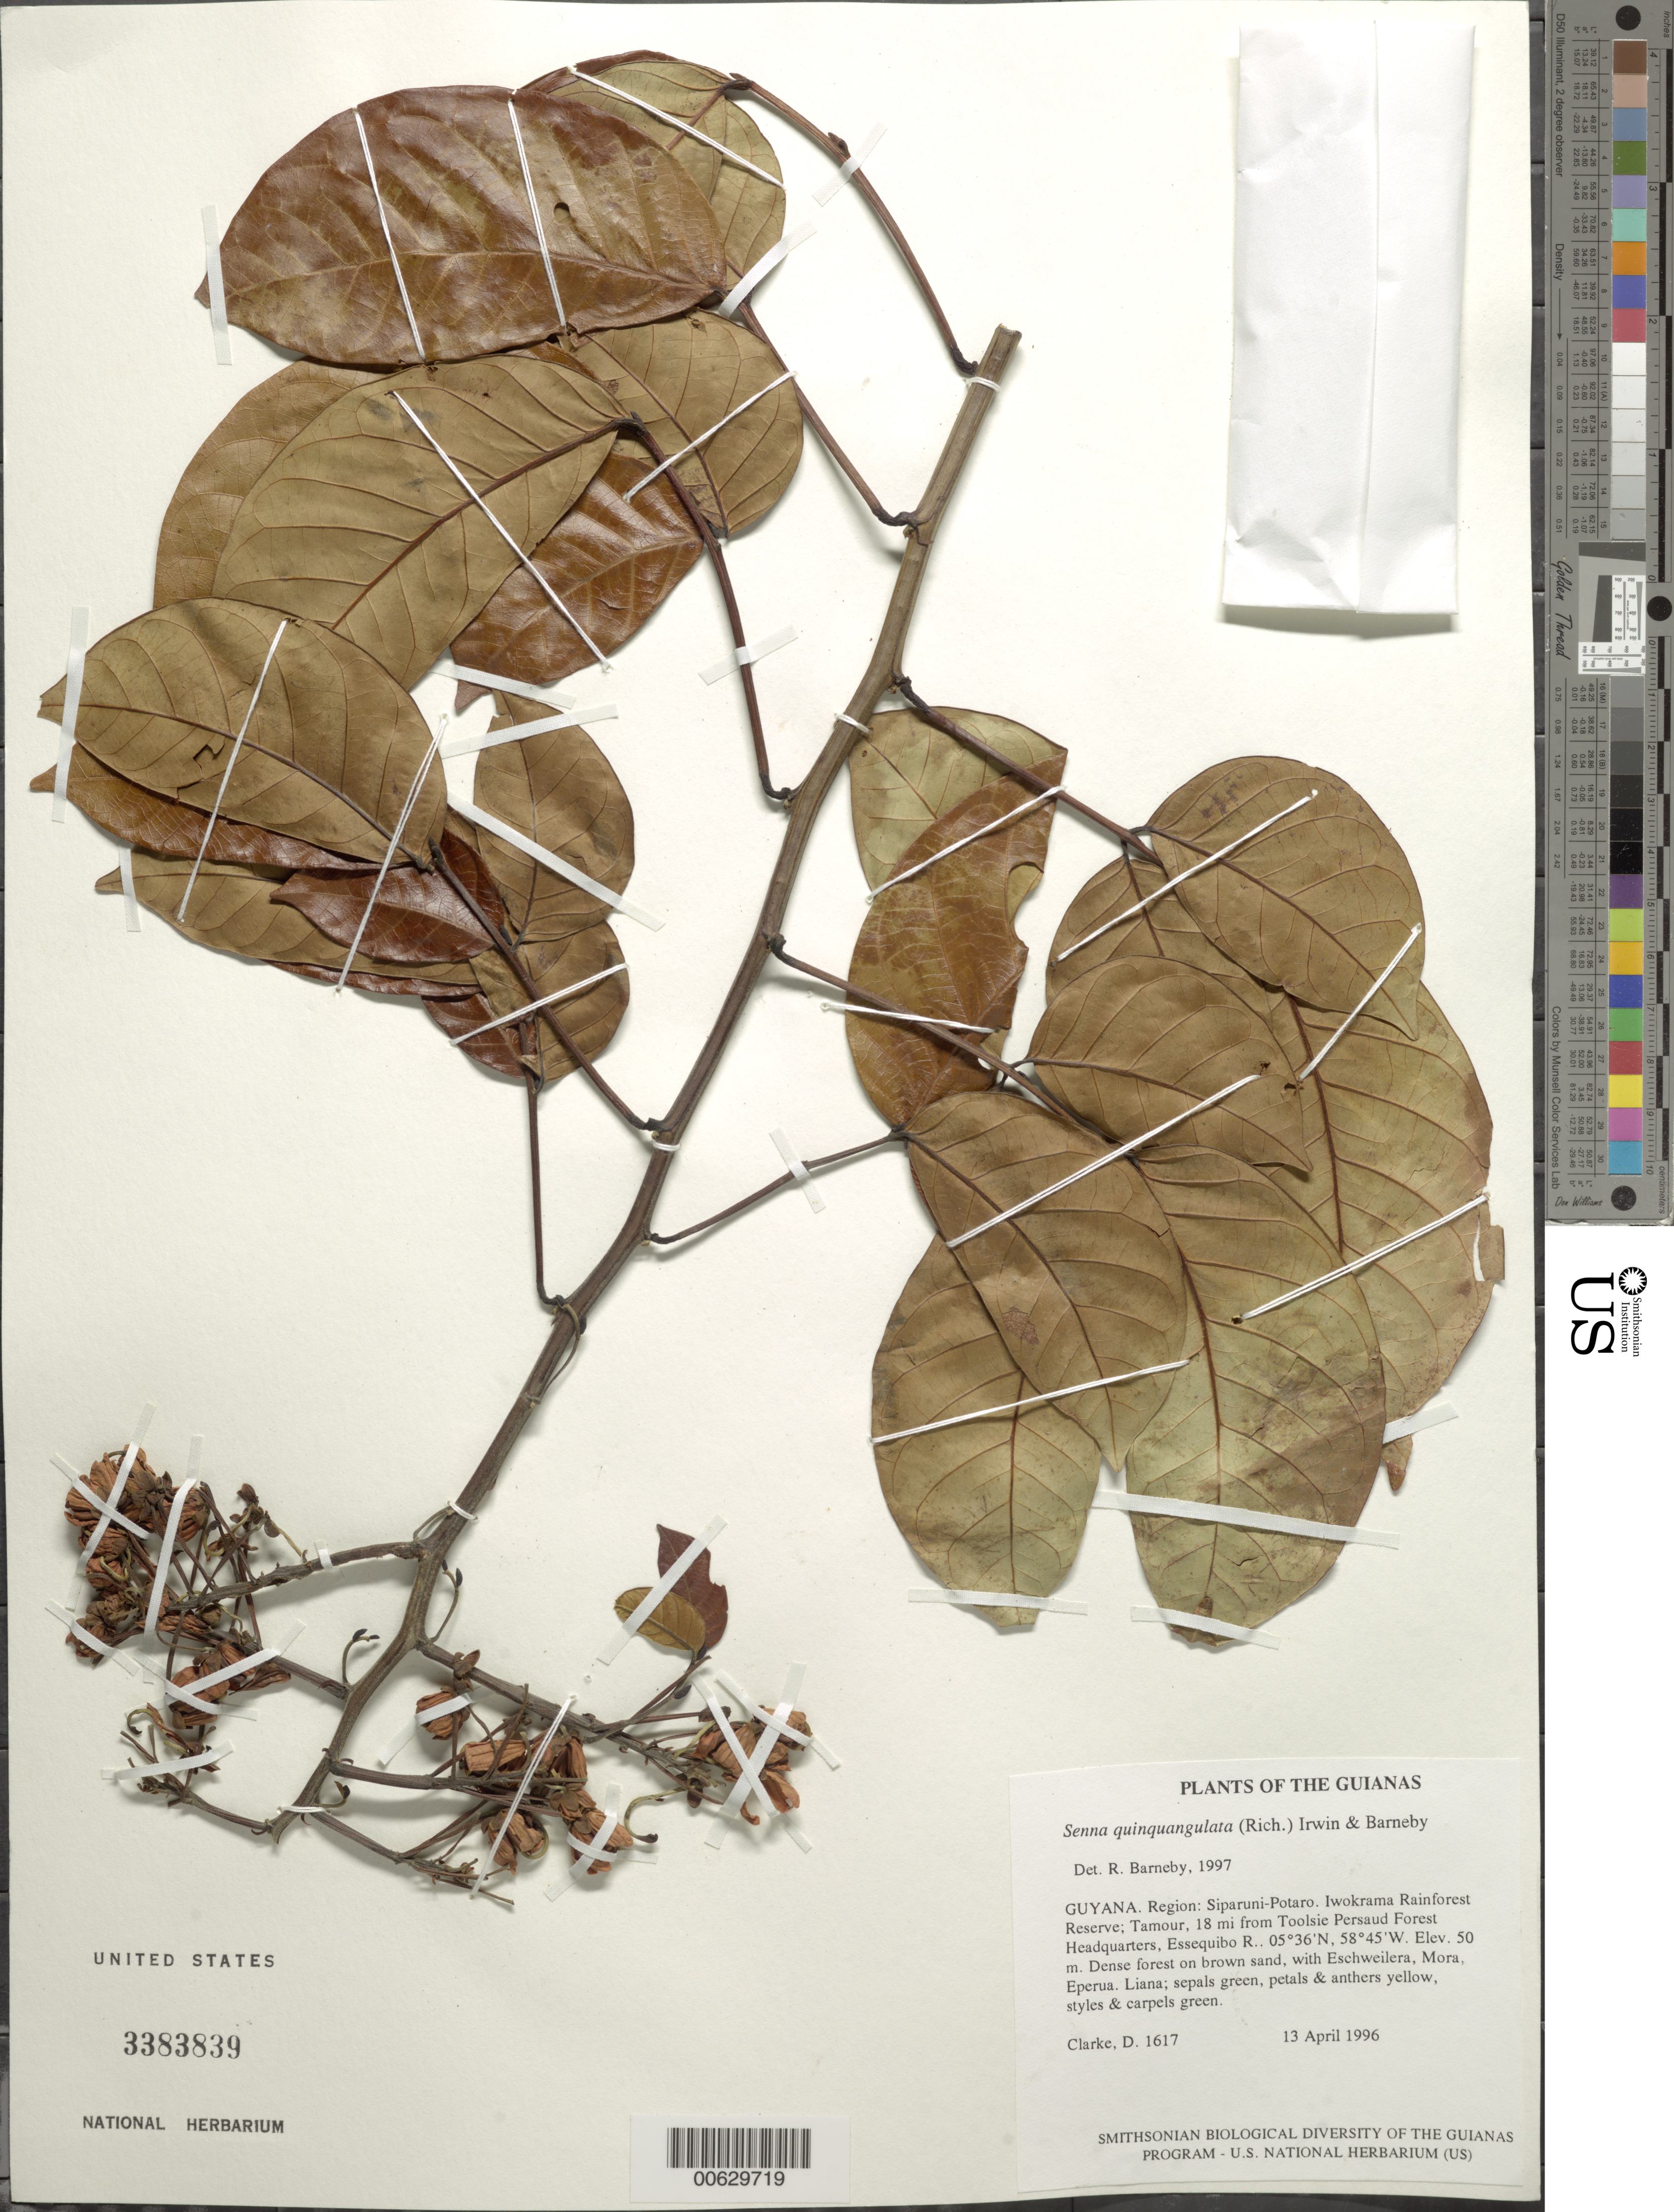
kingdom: Plantae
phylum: Tracheophyta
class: Magnoliopsida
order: Fabales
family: Fabaceae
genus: Senna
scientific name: Senna quinquangulata var. quinquangulata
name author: H.S. Irwin & Barneby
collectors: H. D. Clarke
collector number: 1617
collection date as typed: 13 April 1996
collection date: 1996-04-13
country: Guyana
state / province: Potaro-Siparuni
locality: Tamour, 18 mi from Toolsie Persaud Forest Headquarters, Essequibo R.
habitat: Dense forest on brown sand, with Eschweilera, Mora, Eperua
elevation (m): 50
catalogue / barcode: US 3383839